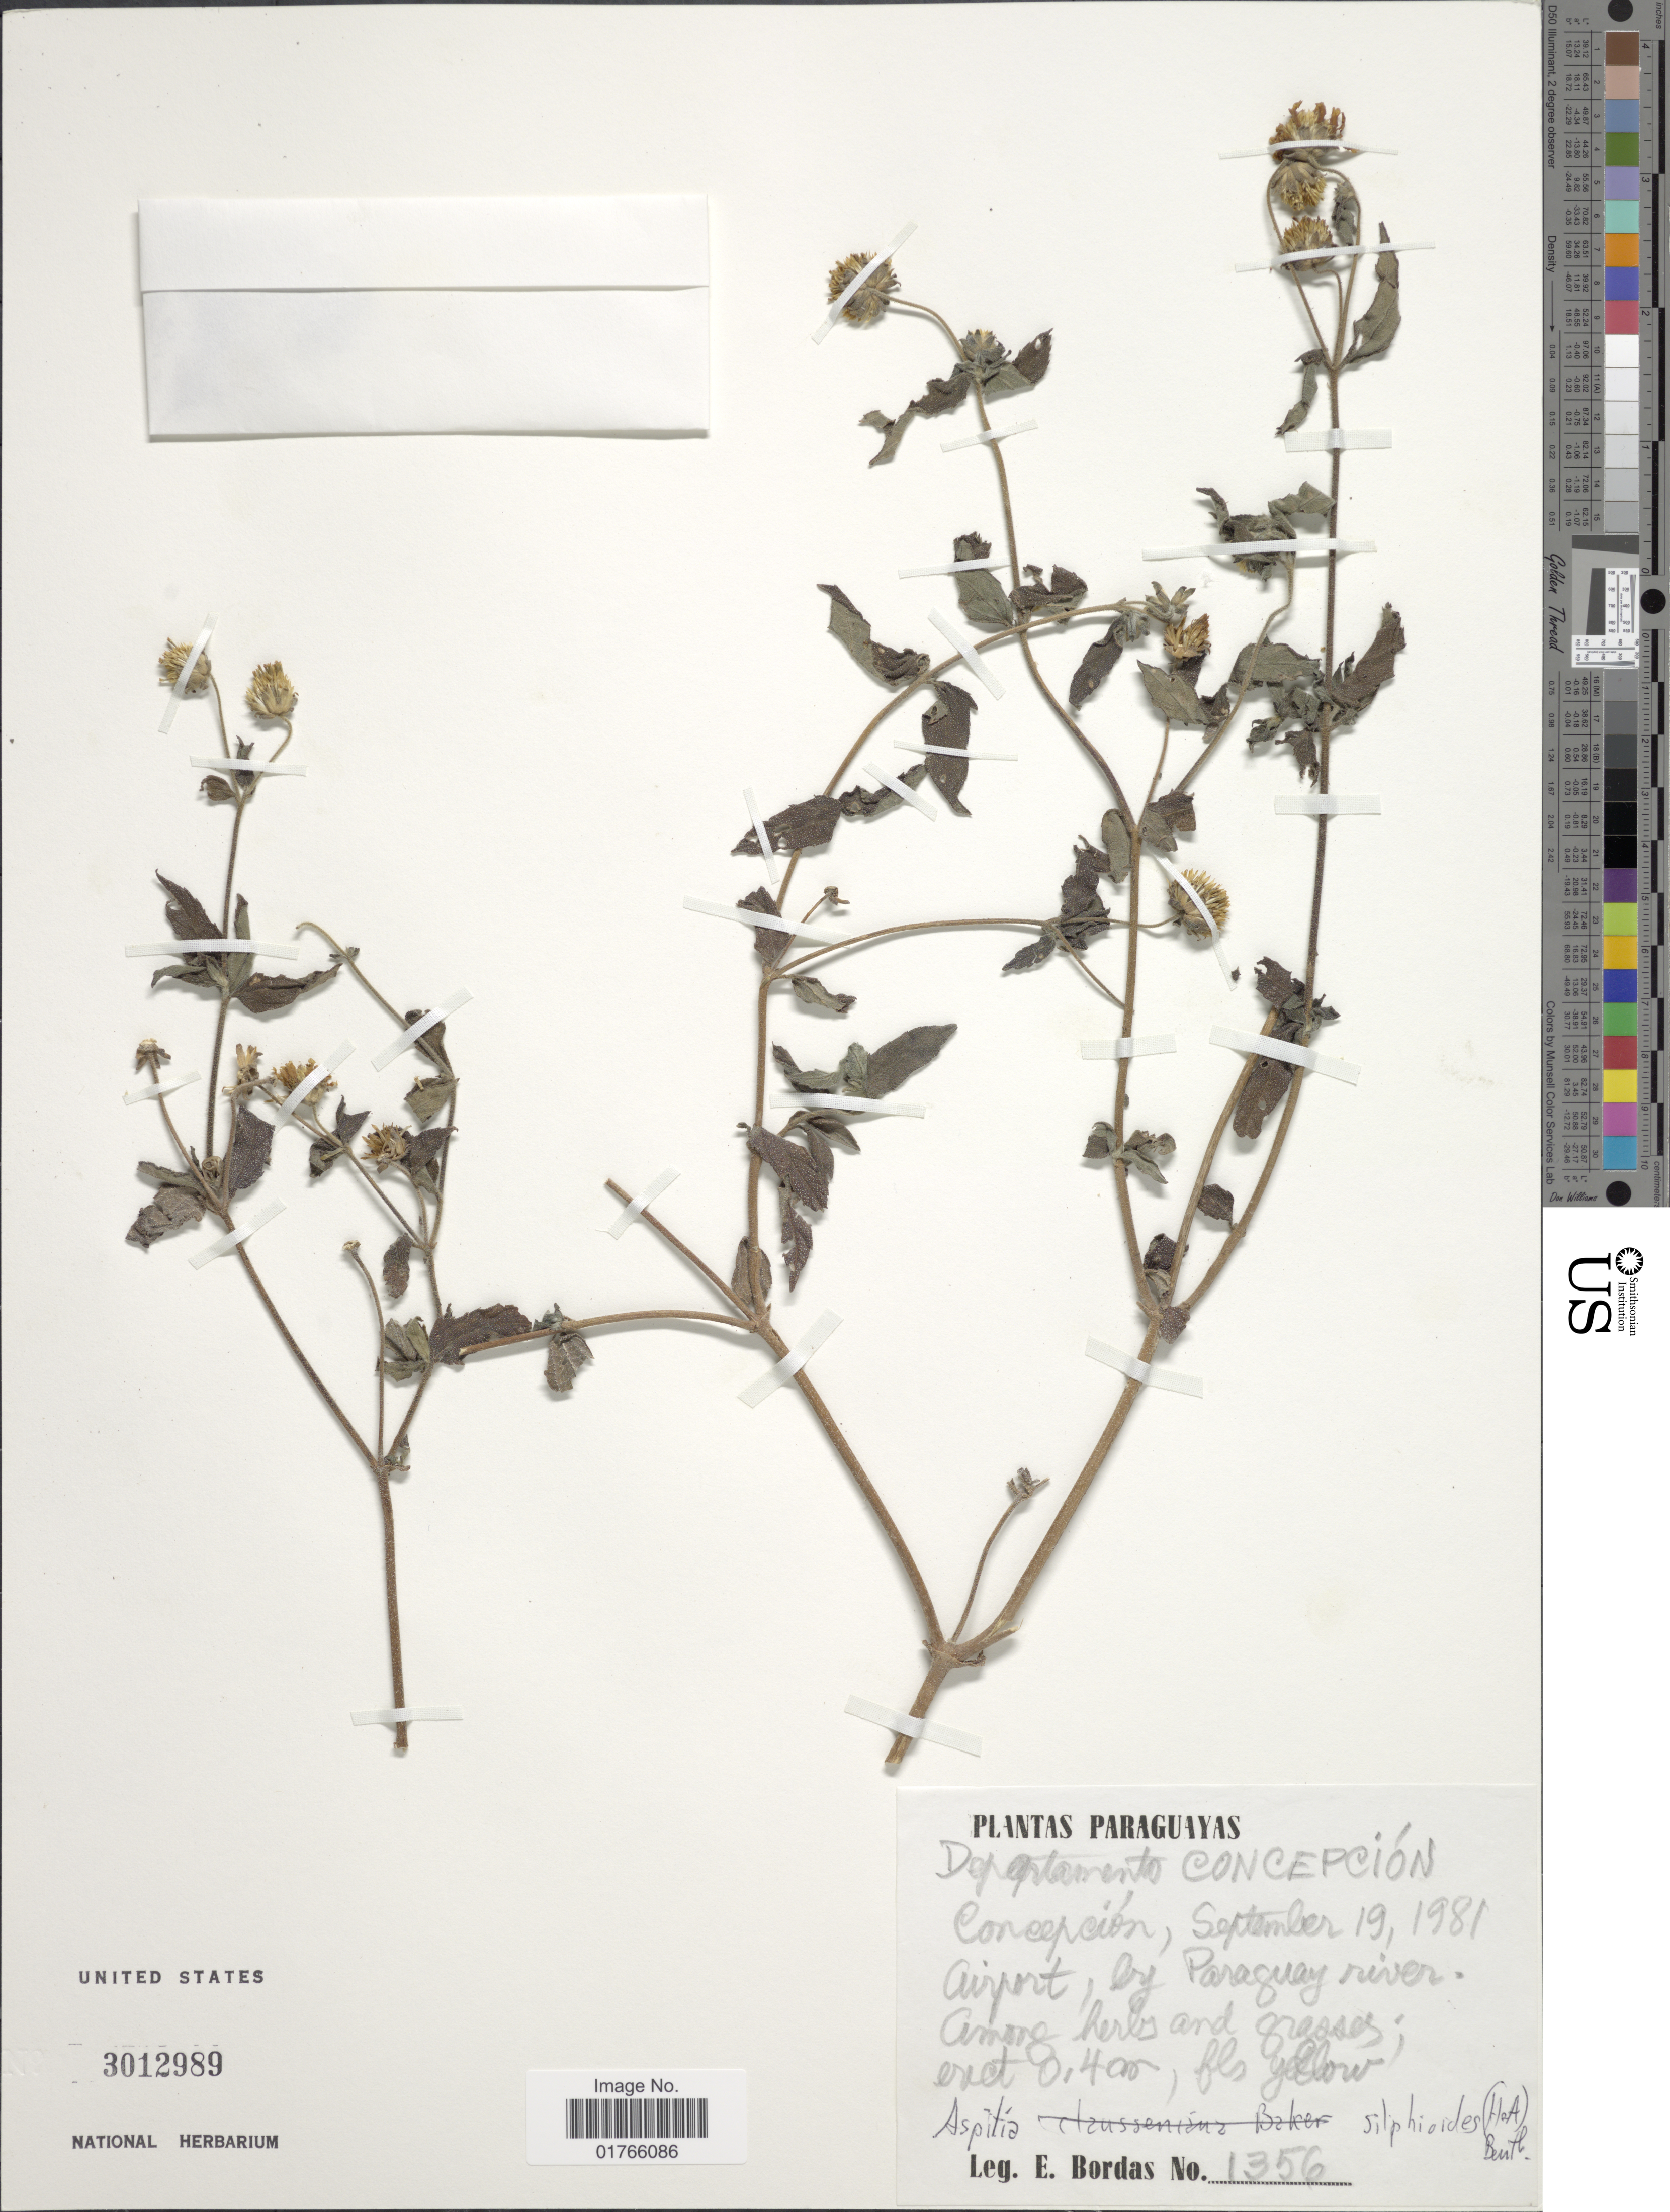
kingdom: Plantae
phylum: Tracheophyta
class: Magnoliopsida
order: Asterales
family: Asteraceae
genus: Aspilia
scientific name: Aspilia silphioides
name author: (Hook. & Arn.) Benth. ex Benth. & Hook. f.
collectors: E. Bordas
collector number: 1356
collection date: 1981-09-19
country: Paraguay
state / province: Concepcion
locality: Concepcion, airport by Paraguay River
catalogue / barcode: US 3012989